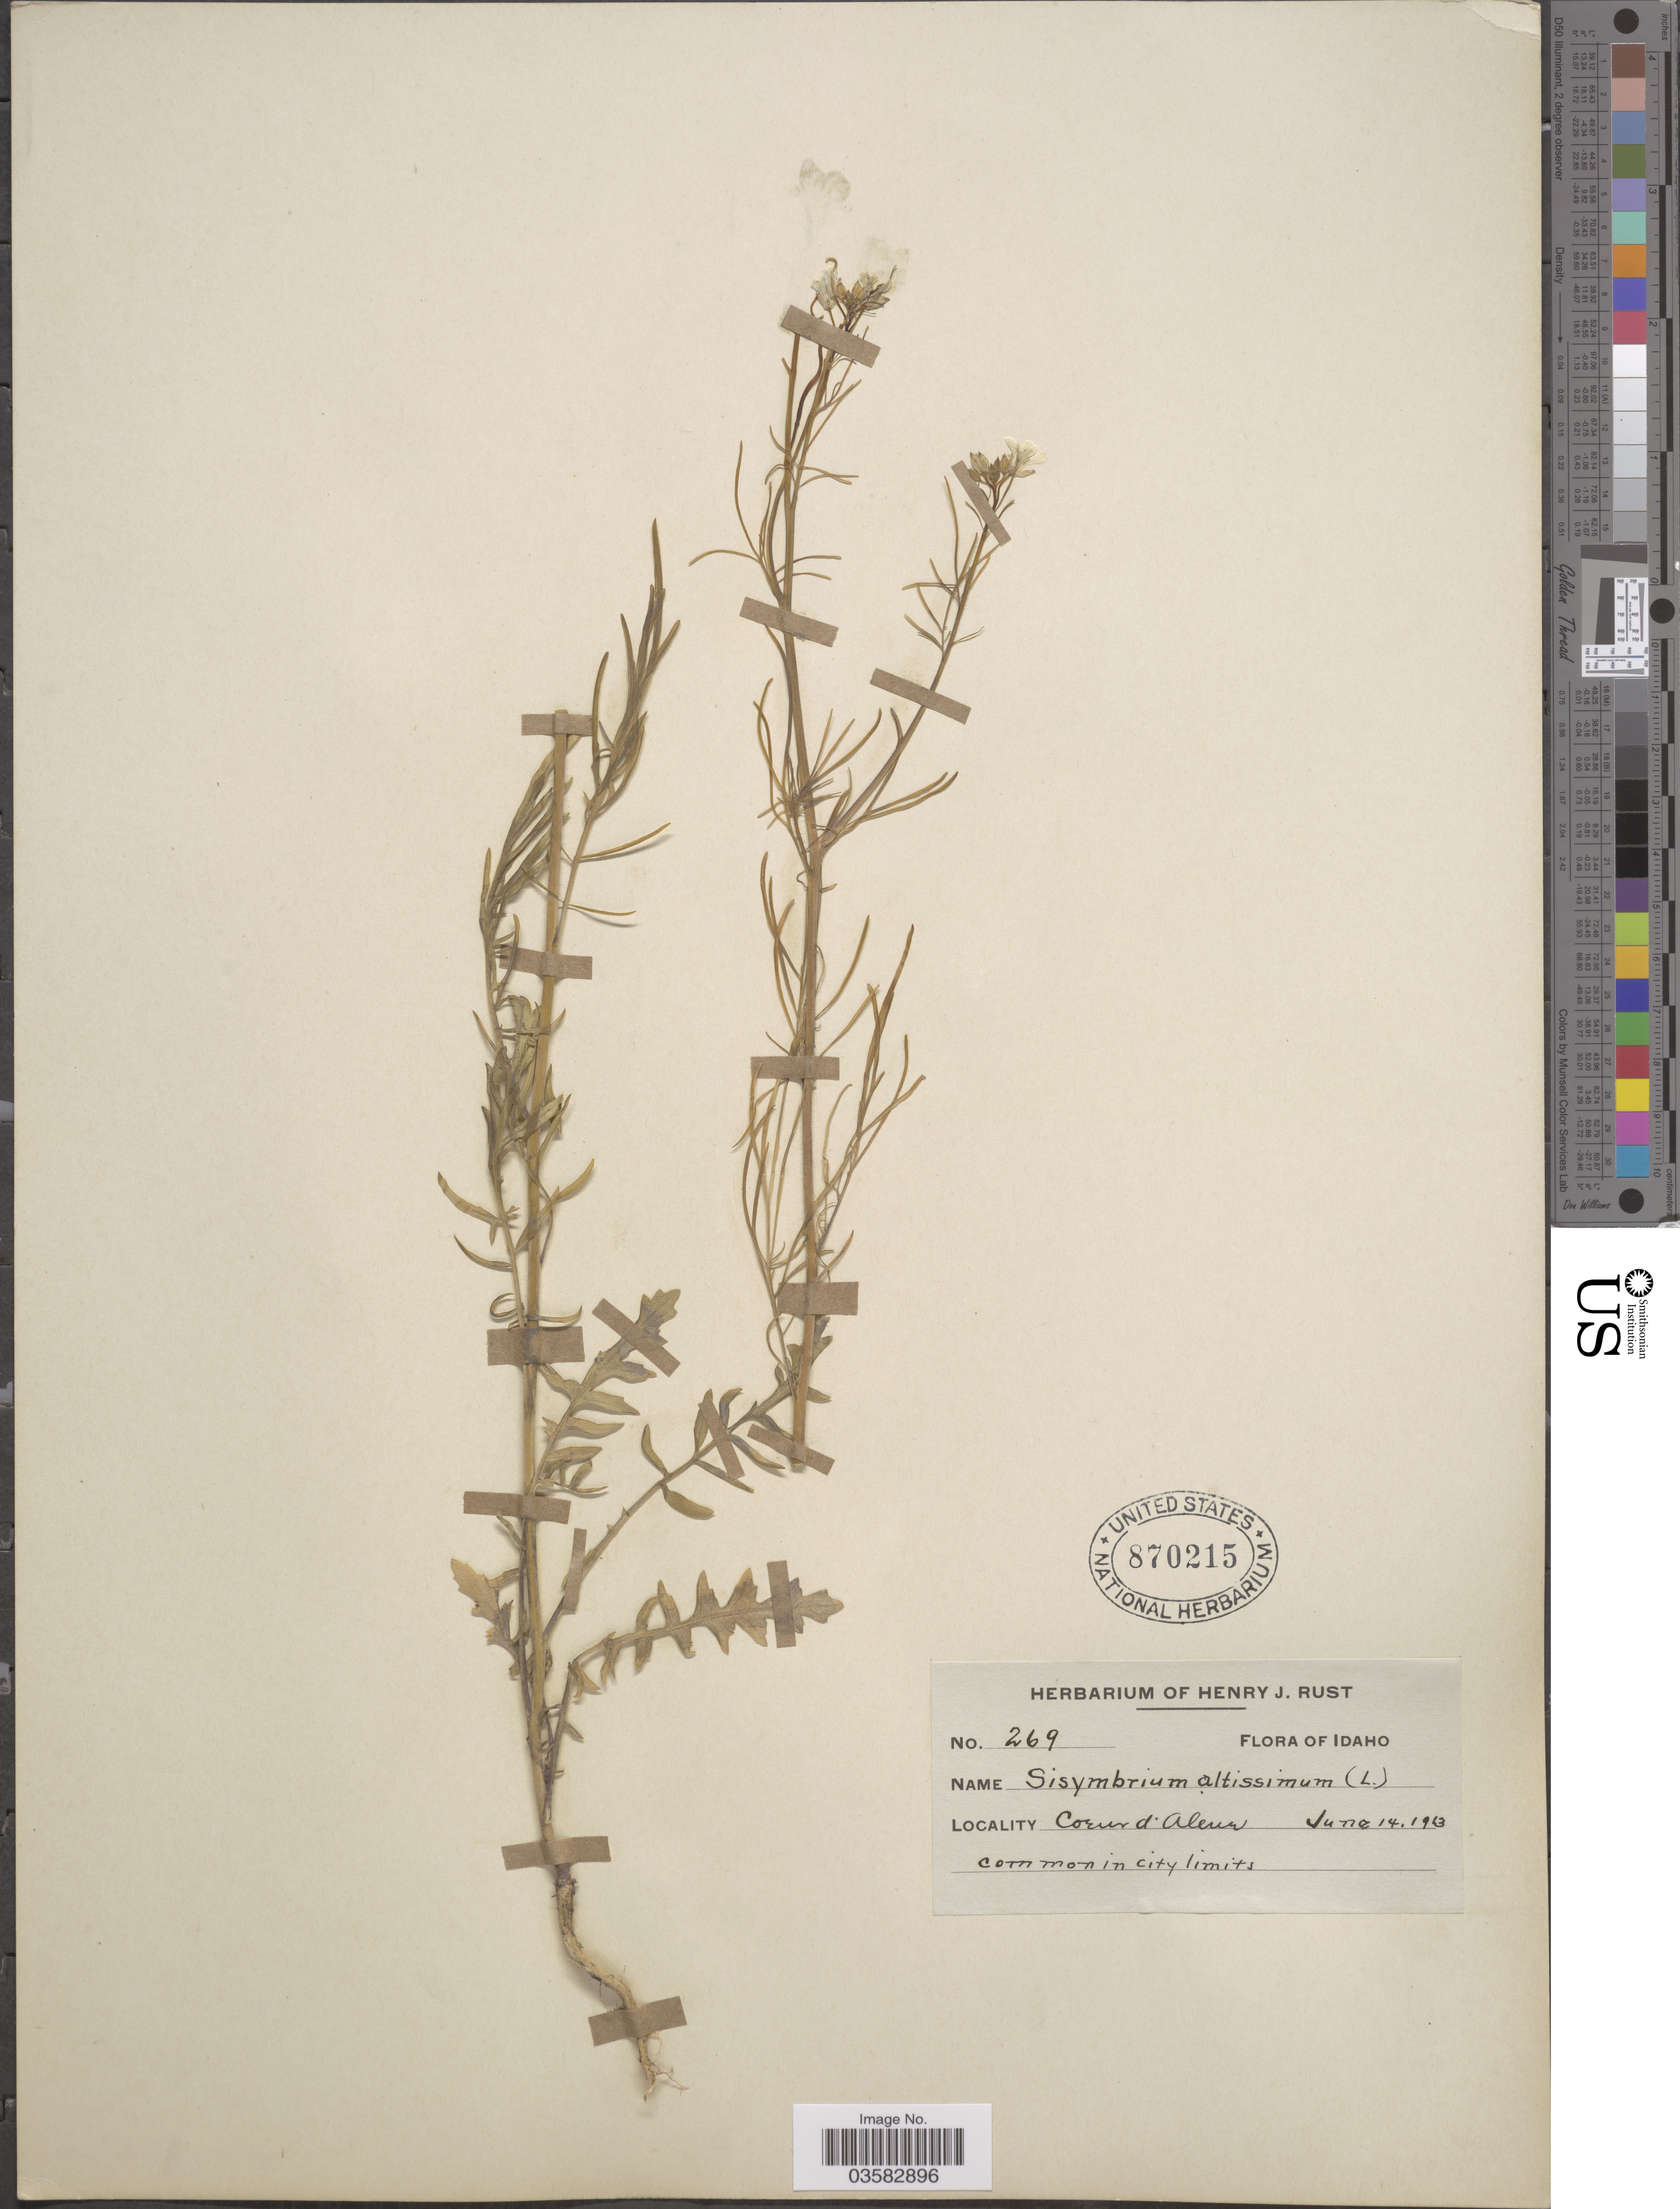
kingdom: Plantae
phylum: Tracheophyta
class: Magnoliopsida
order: Brassicales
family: Brassicaceae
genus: Sisymbrium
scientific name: Sisymbrium altissimum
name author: L.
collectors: ex herb. Henry J. Rust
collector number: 269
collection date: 1913-06-14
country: United States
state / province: Idaho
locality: Coeur d'Alene.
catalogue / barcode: US 870215